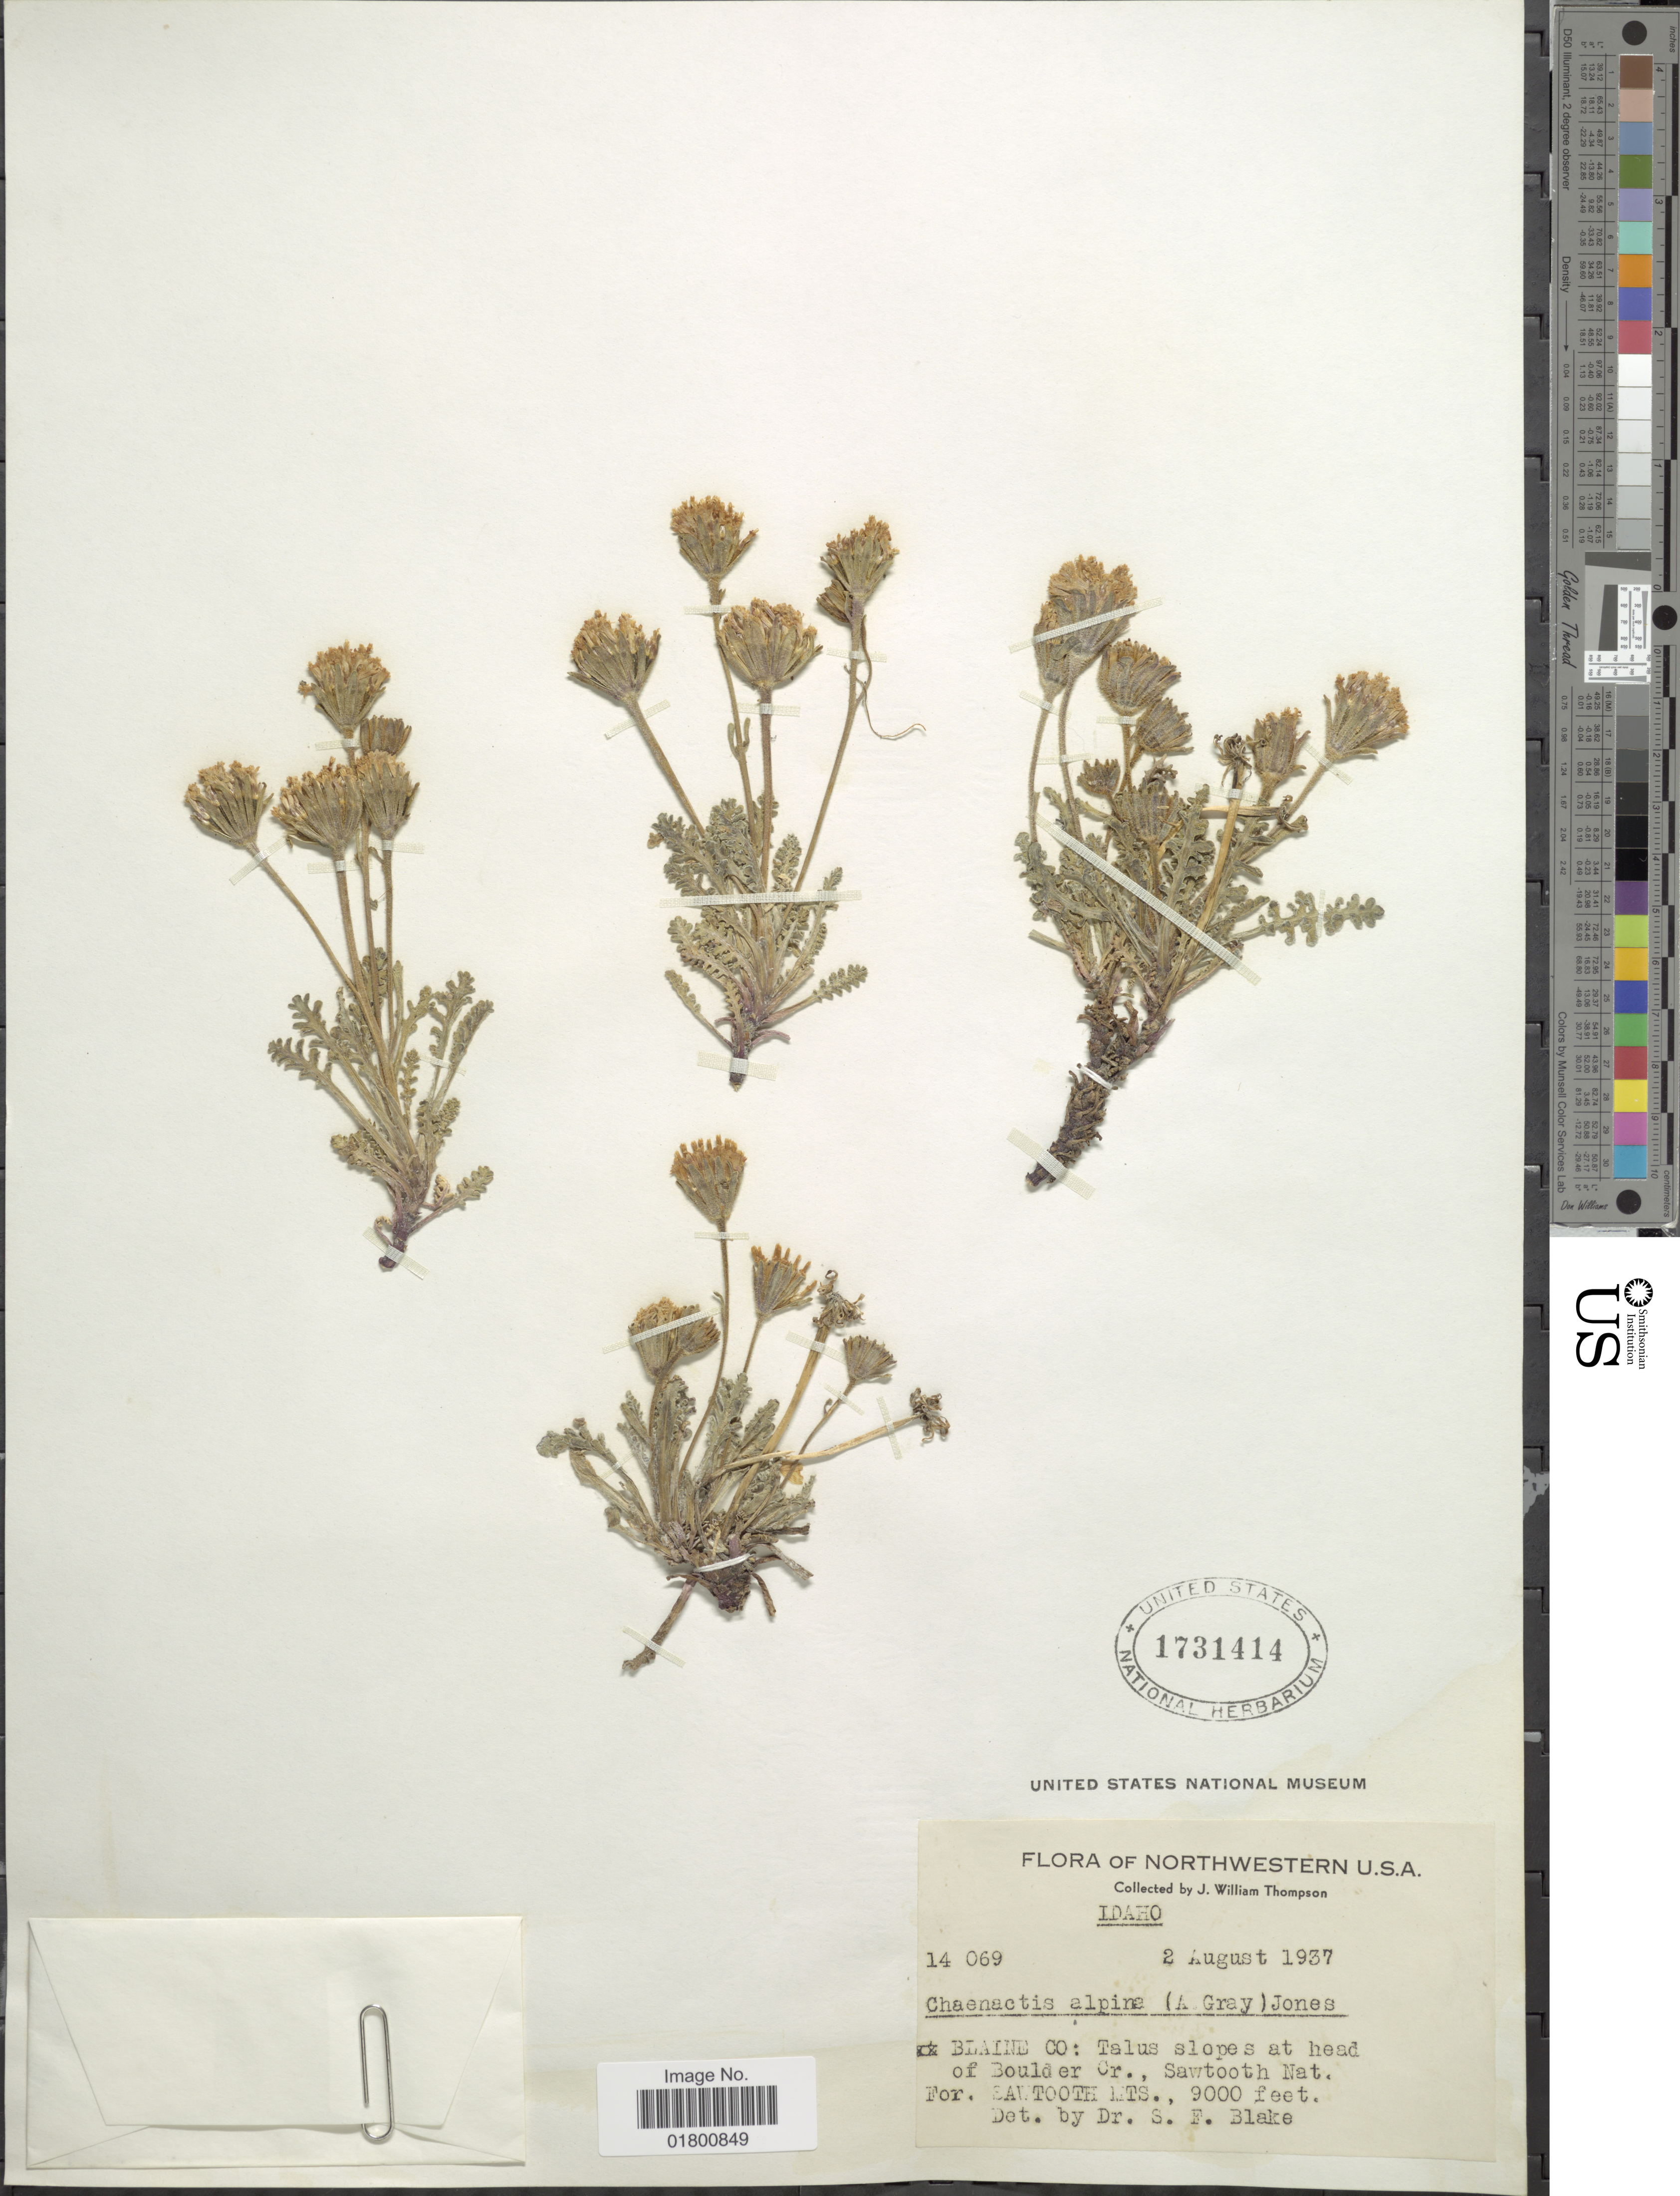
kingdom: Plantae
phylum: Tracheophyta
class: Magnoliopsida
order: Asterales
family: Asteraceae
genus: Chaenactis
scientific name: Chaenactis alpina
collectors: J. W. Thompson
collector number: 14069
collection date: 1937-08-02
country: United States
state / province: Idaho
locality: Northwestern U;. S. A., Idaho, Blaine Co: Talus slopes at head of Boulder CR., Sawtooth Nat. For. Sawtooth Mts.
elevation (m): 2743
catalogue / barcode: US 1731414